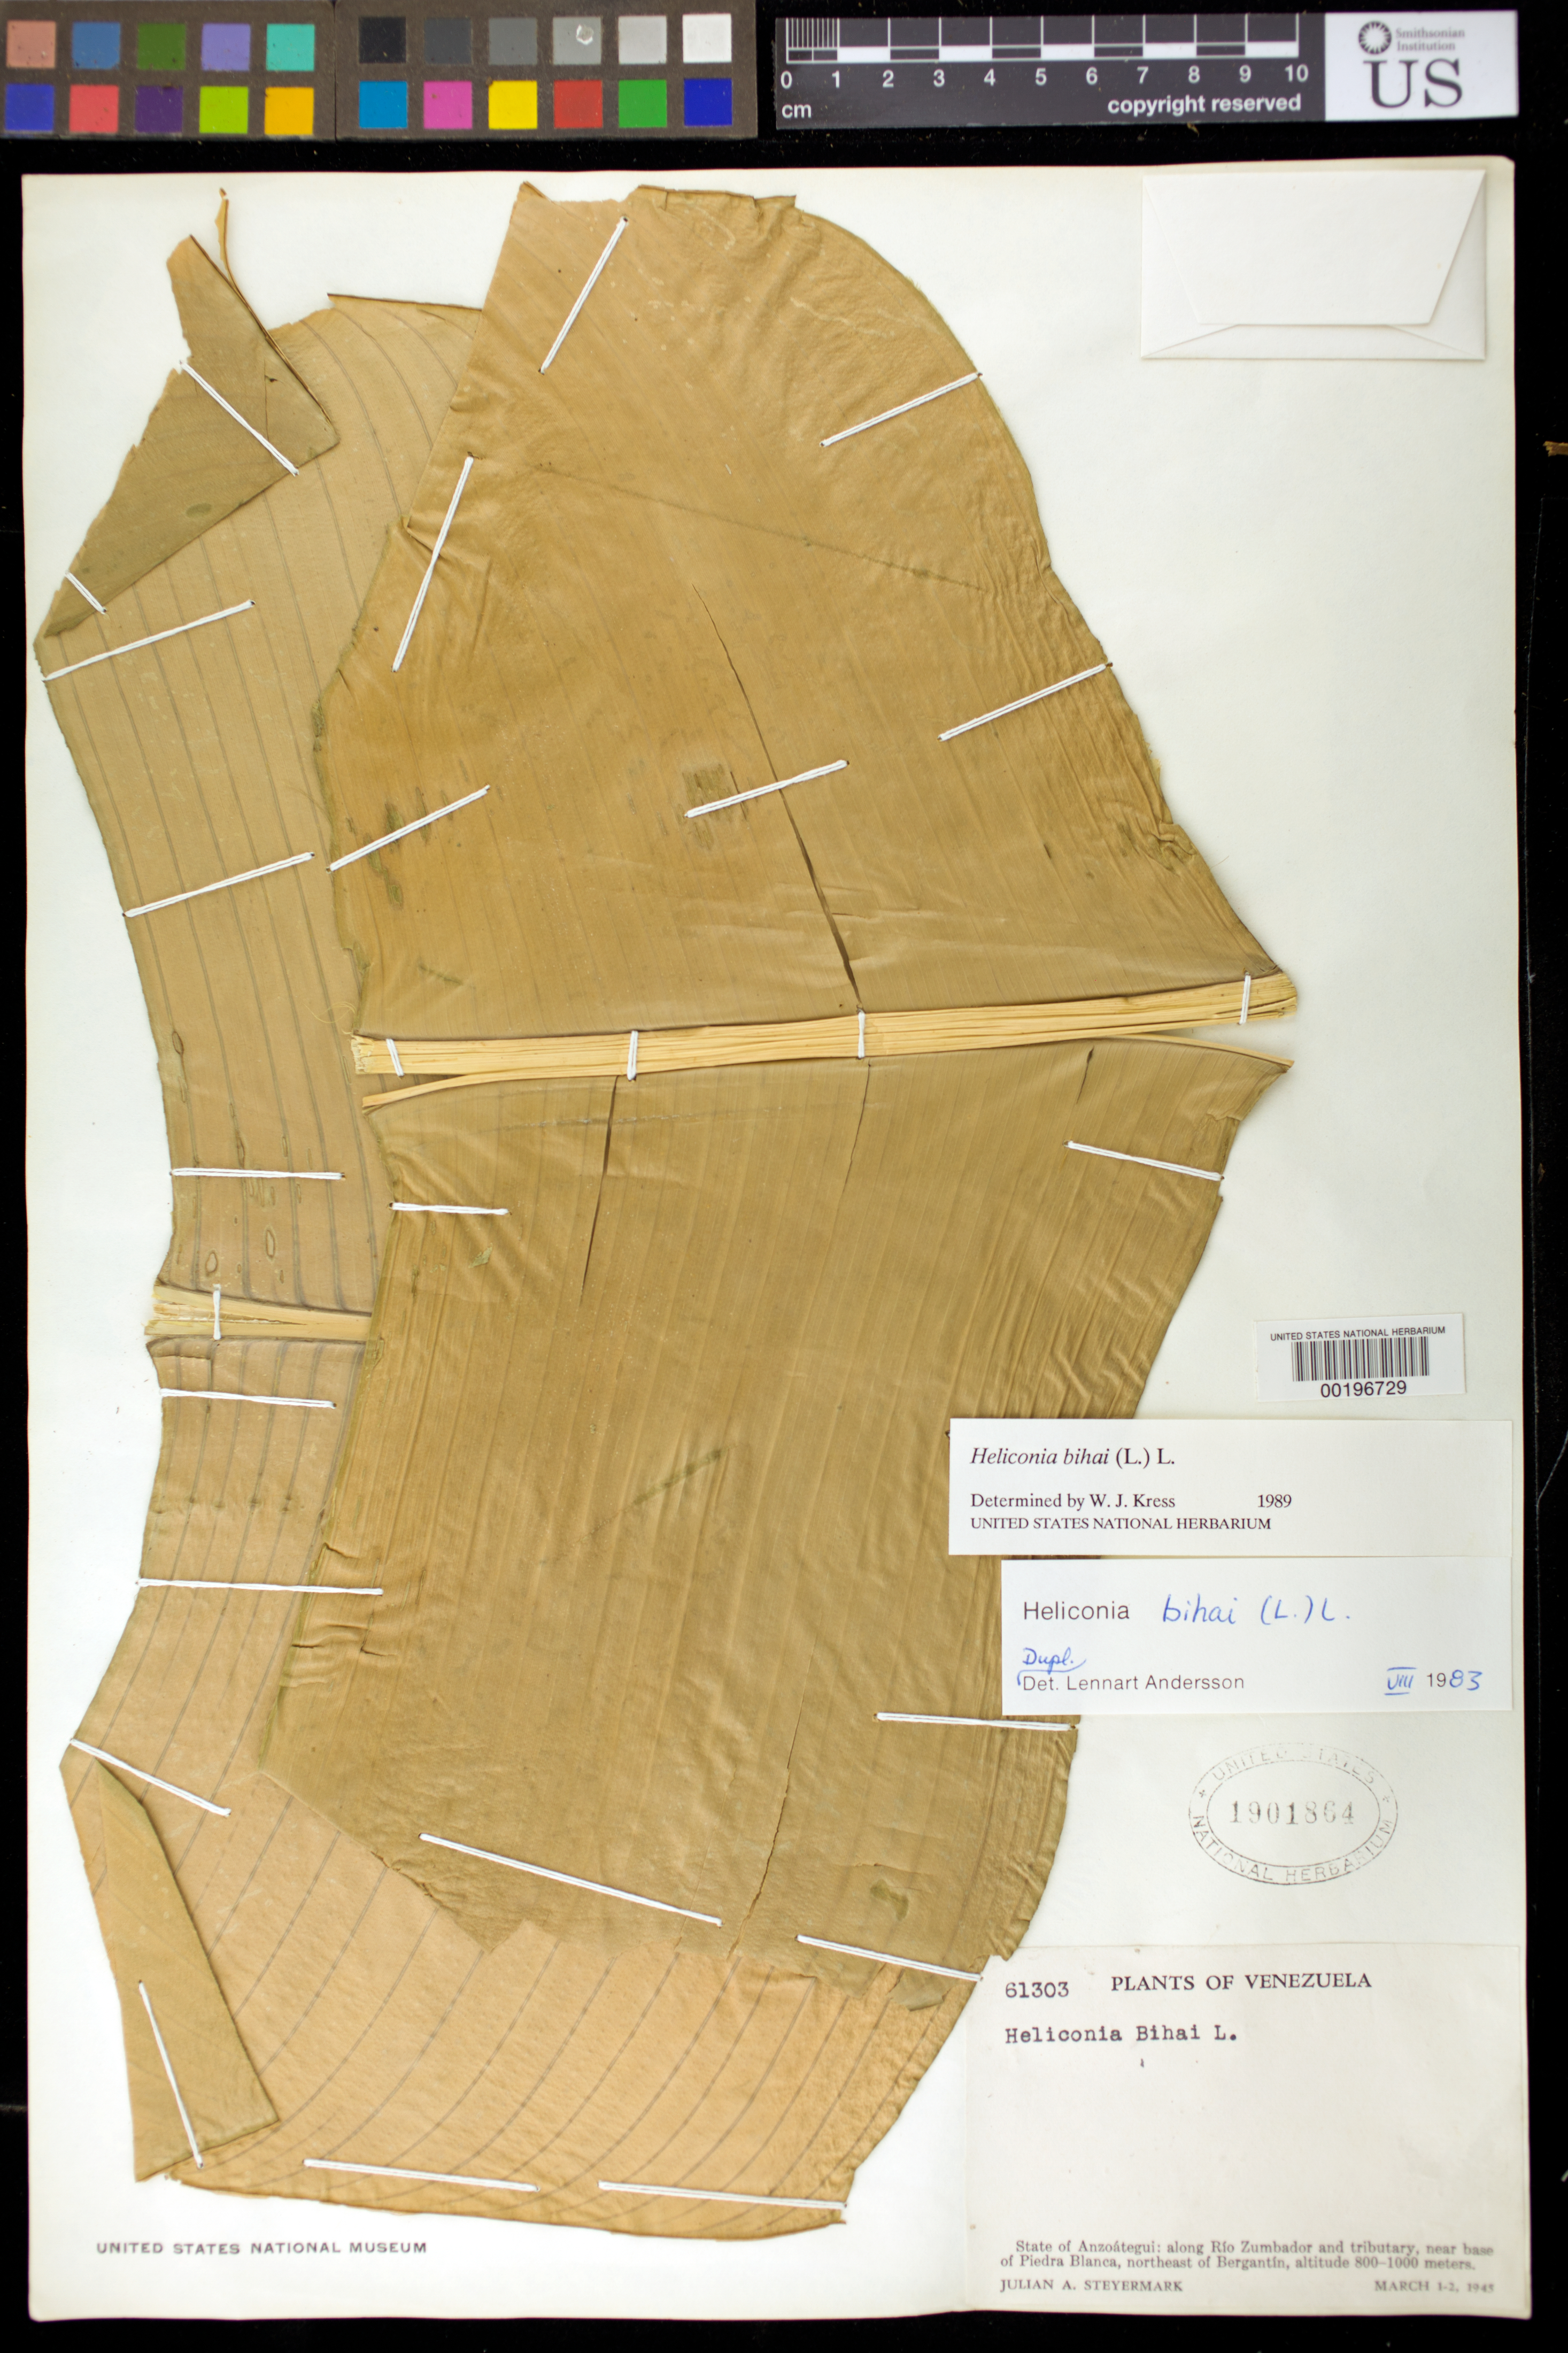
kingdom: Plantae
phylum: Tracheophyta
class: Liliopsida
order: Zingiberales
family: Heliconiaceae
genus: Heliconia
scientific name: Heliconia bihai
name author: (L.) L.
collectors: J. Steyermark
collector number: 61303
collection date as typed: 01 Mar 1945 to 02 Mar 1945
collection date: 1945-03-01/1945-03-02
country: Venezuela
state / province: Anzoategui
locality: Along rio zumbador and tributary, near base of piedra blanca, ne of bergantin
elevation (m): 800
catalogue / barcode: US 1901864